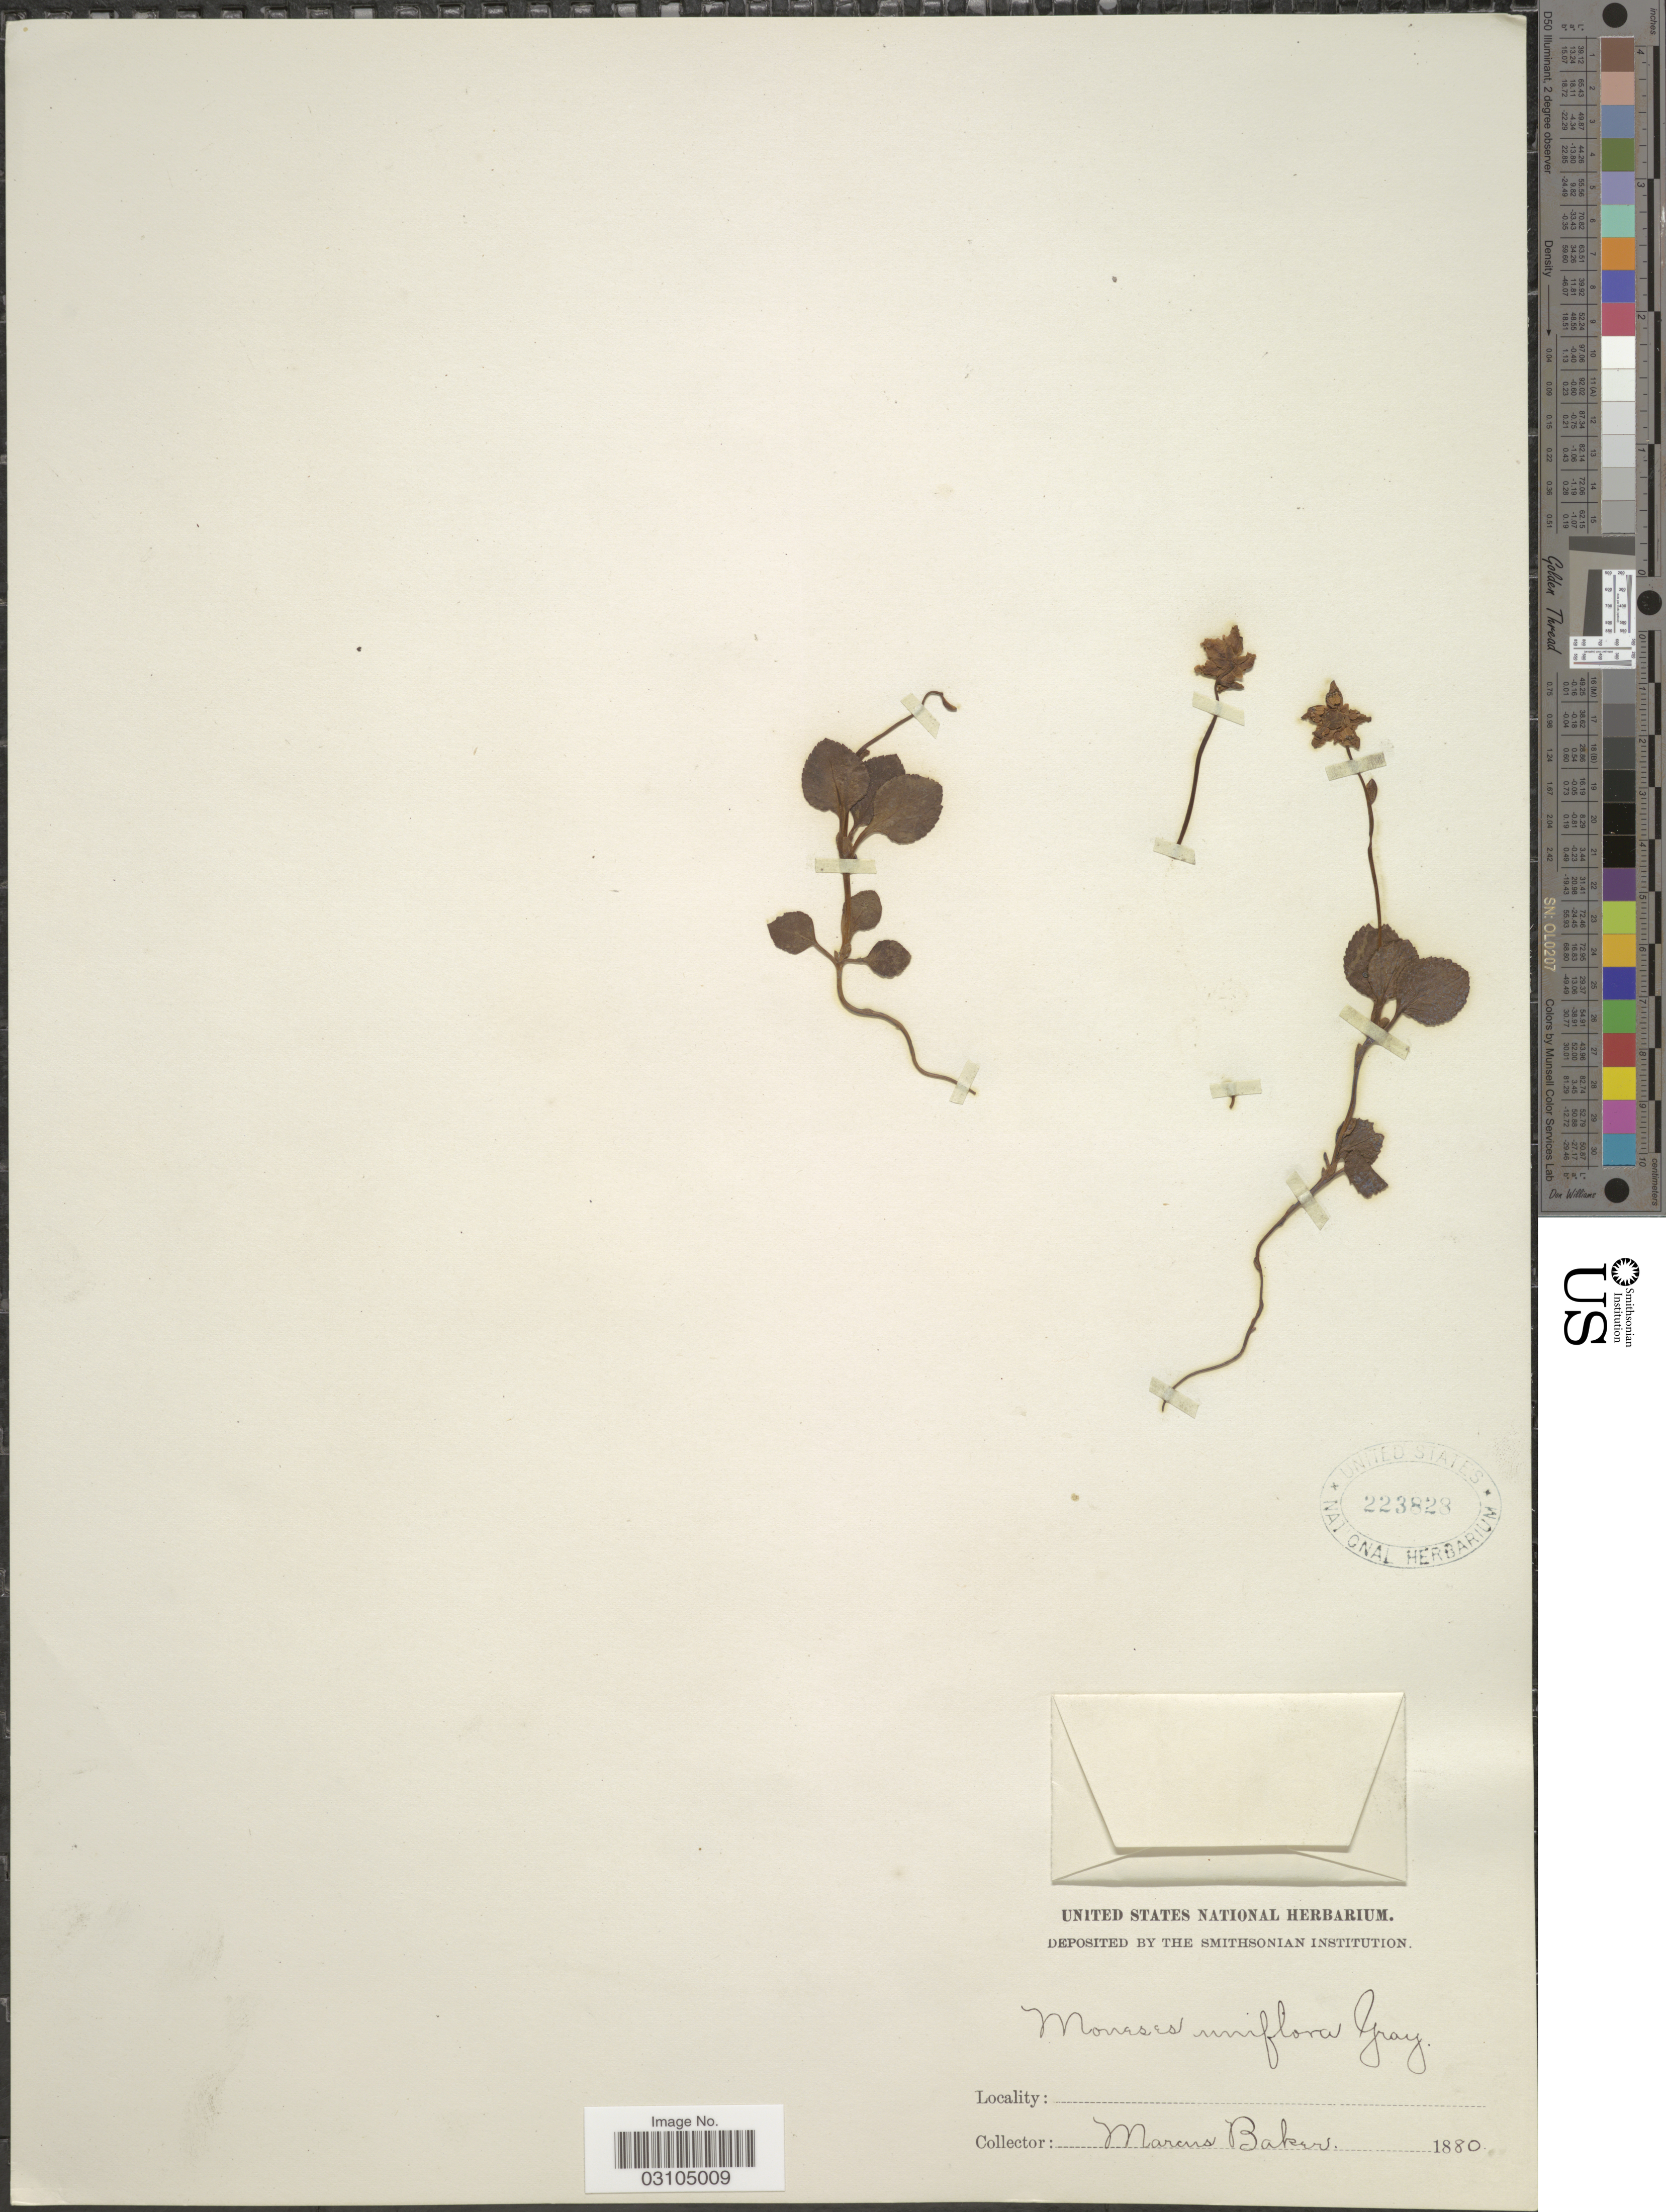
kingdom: Plantae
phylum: Tracheophyta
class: Magnoliopsida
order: Ericales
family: Ericaceae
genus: Moneses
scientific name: Moneses uniflora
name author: (L.) A. Gray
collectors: M. Baker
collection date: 1880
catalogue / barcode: US 223828